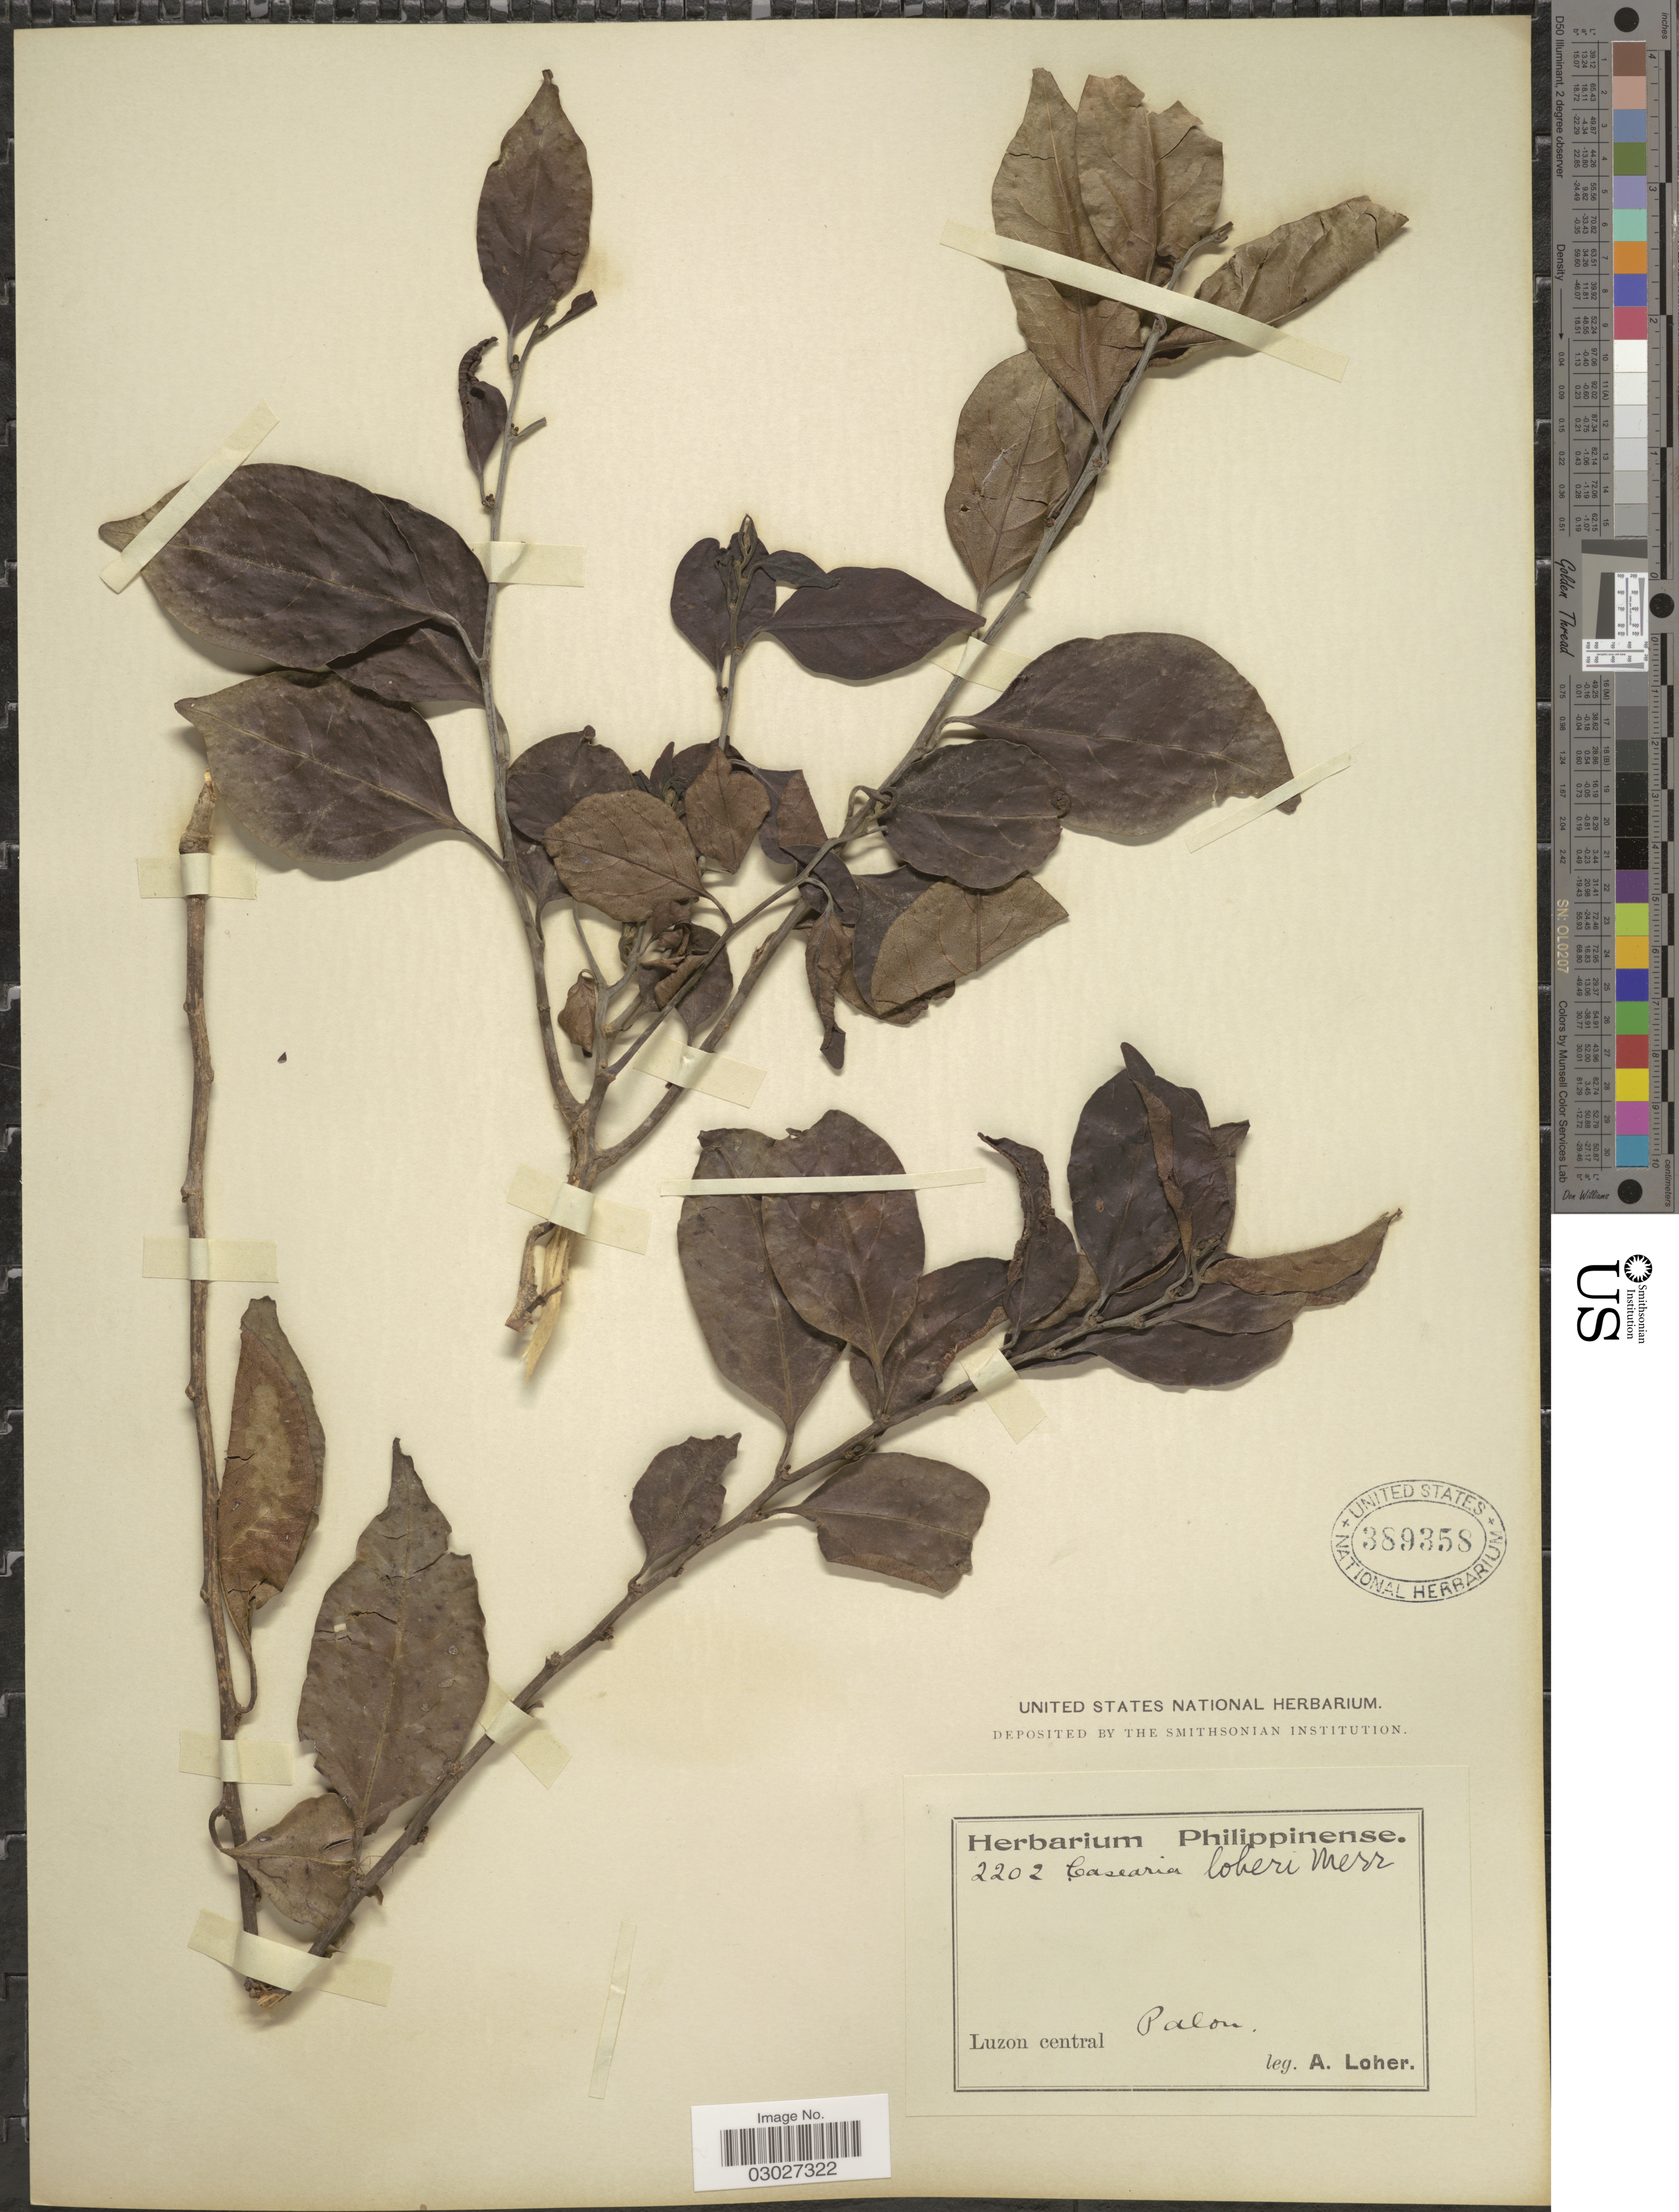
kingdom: Plantae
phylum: Tracheophyta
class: Magnoliopsida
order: Malpighiales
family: Salicaceae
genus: Casearia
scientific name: Casearia loheri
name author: Merr.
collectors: A. Loher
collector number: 2202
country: Philippines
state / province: Central Luzon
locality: Luzon Central, Palon.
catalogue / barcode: US 389358